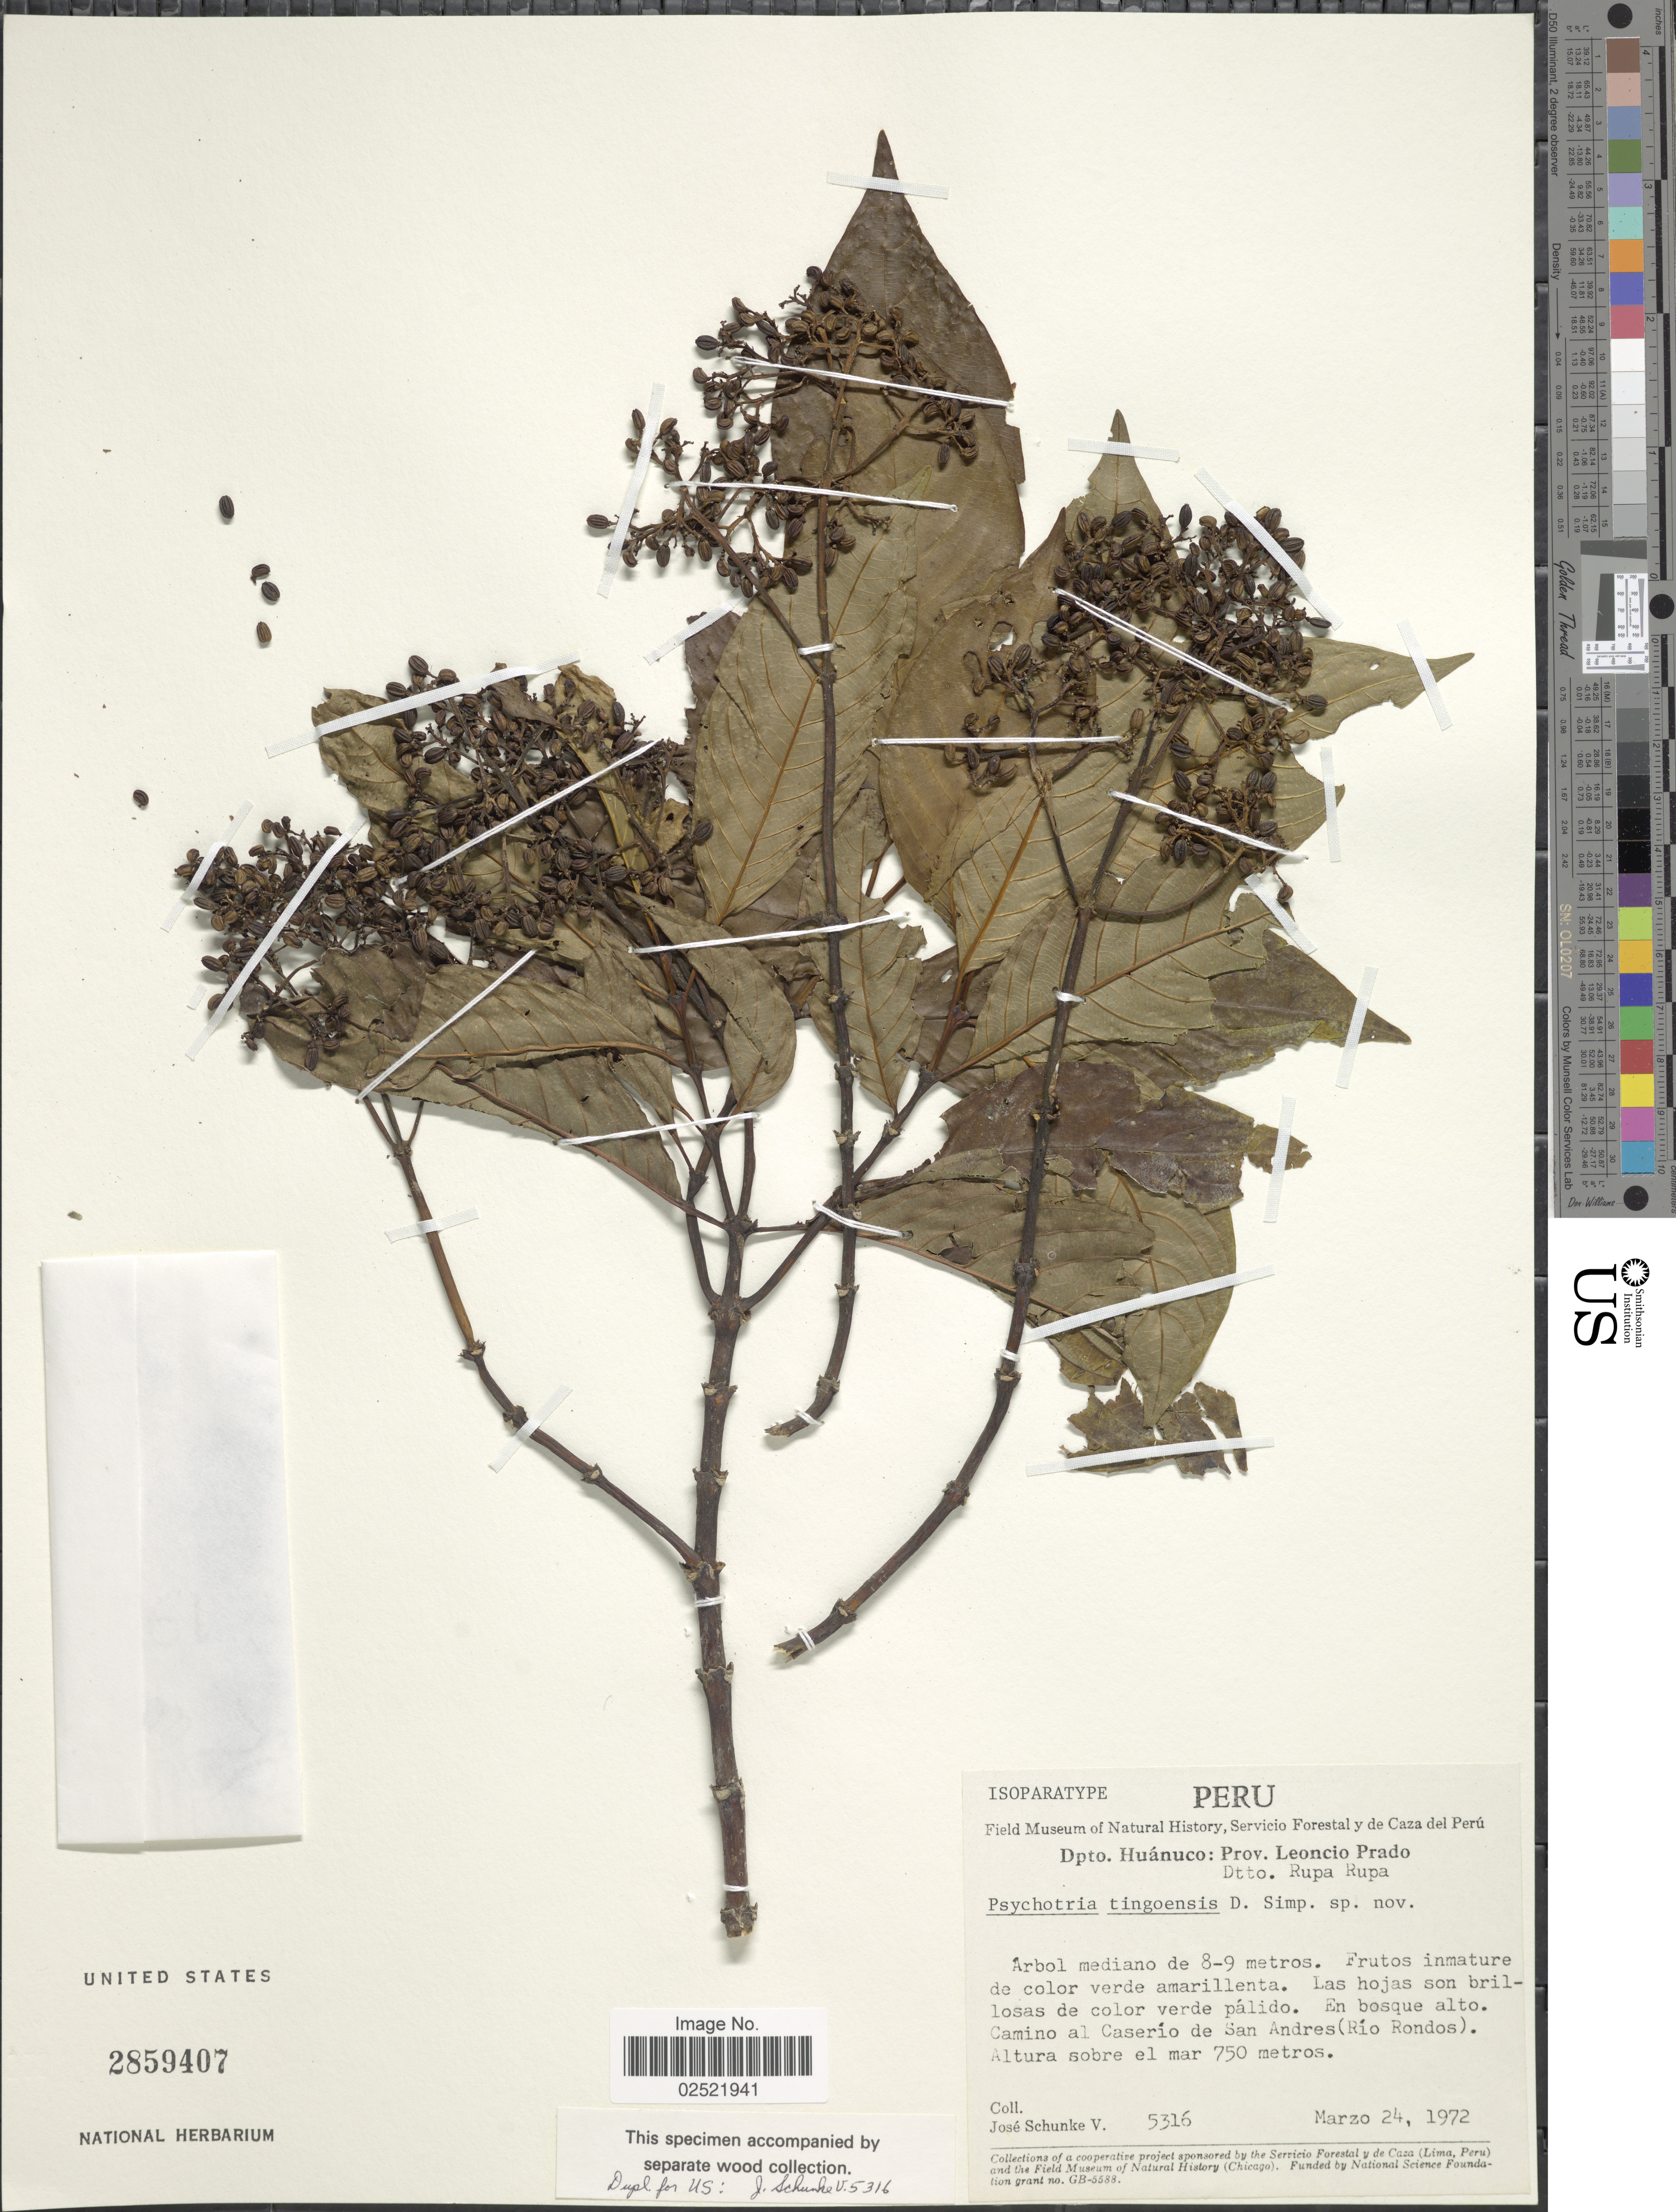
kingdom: Plantae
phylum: Tracheophyta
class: Magnoliopsida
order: Gentianales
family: Rubiaceae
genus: Psychotria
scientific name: Psychotria tingoensis D.R. Simpson sp. nov. ined.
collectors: J. Schunke Vigo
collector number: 5316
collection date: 1972-03-24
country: Peru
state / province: Huánuco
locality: Prov. Leoncio Prado, Dtto. Rupa Rupa, camino al Caserio de San Andres (Rio Rondos)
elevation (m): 750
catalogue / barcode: US 2859407